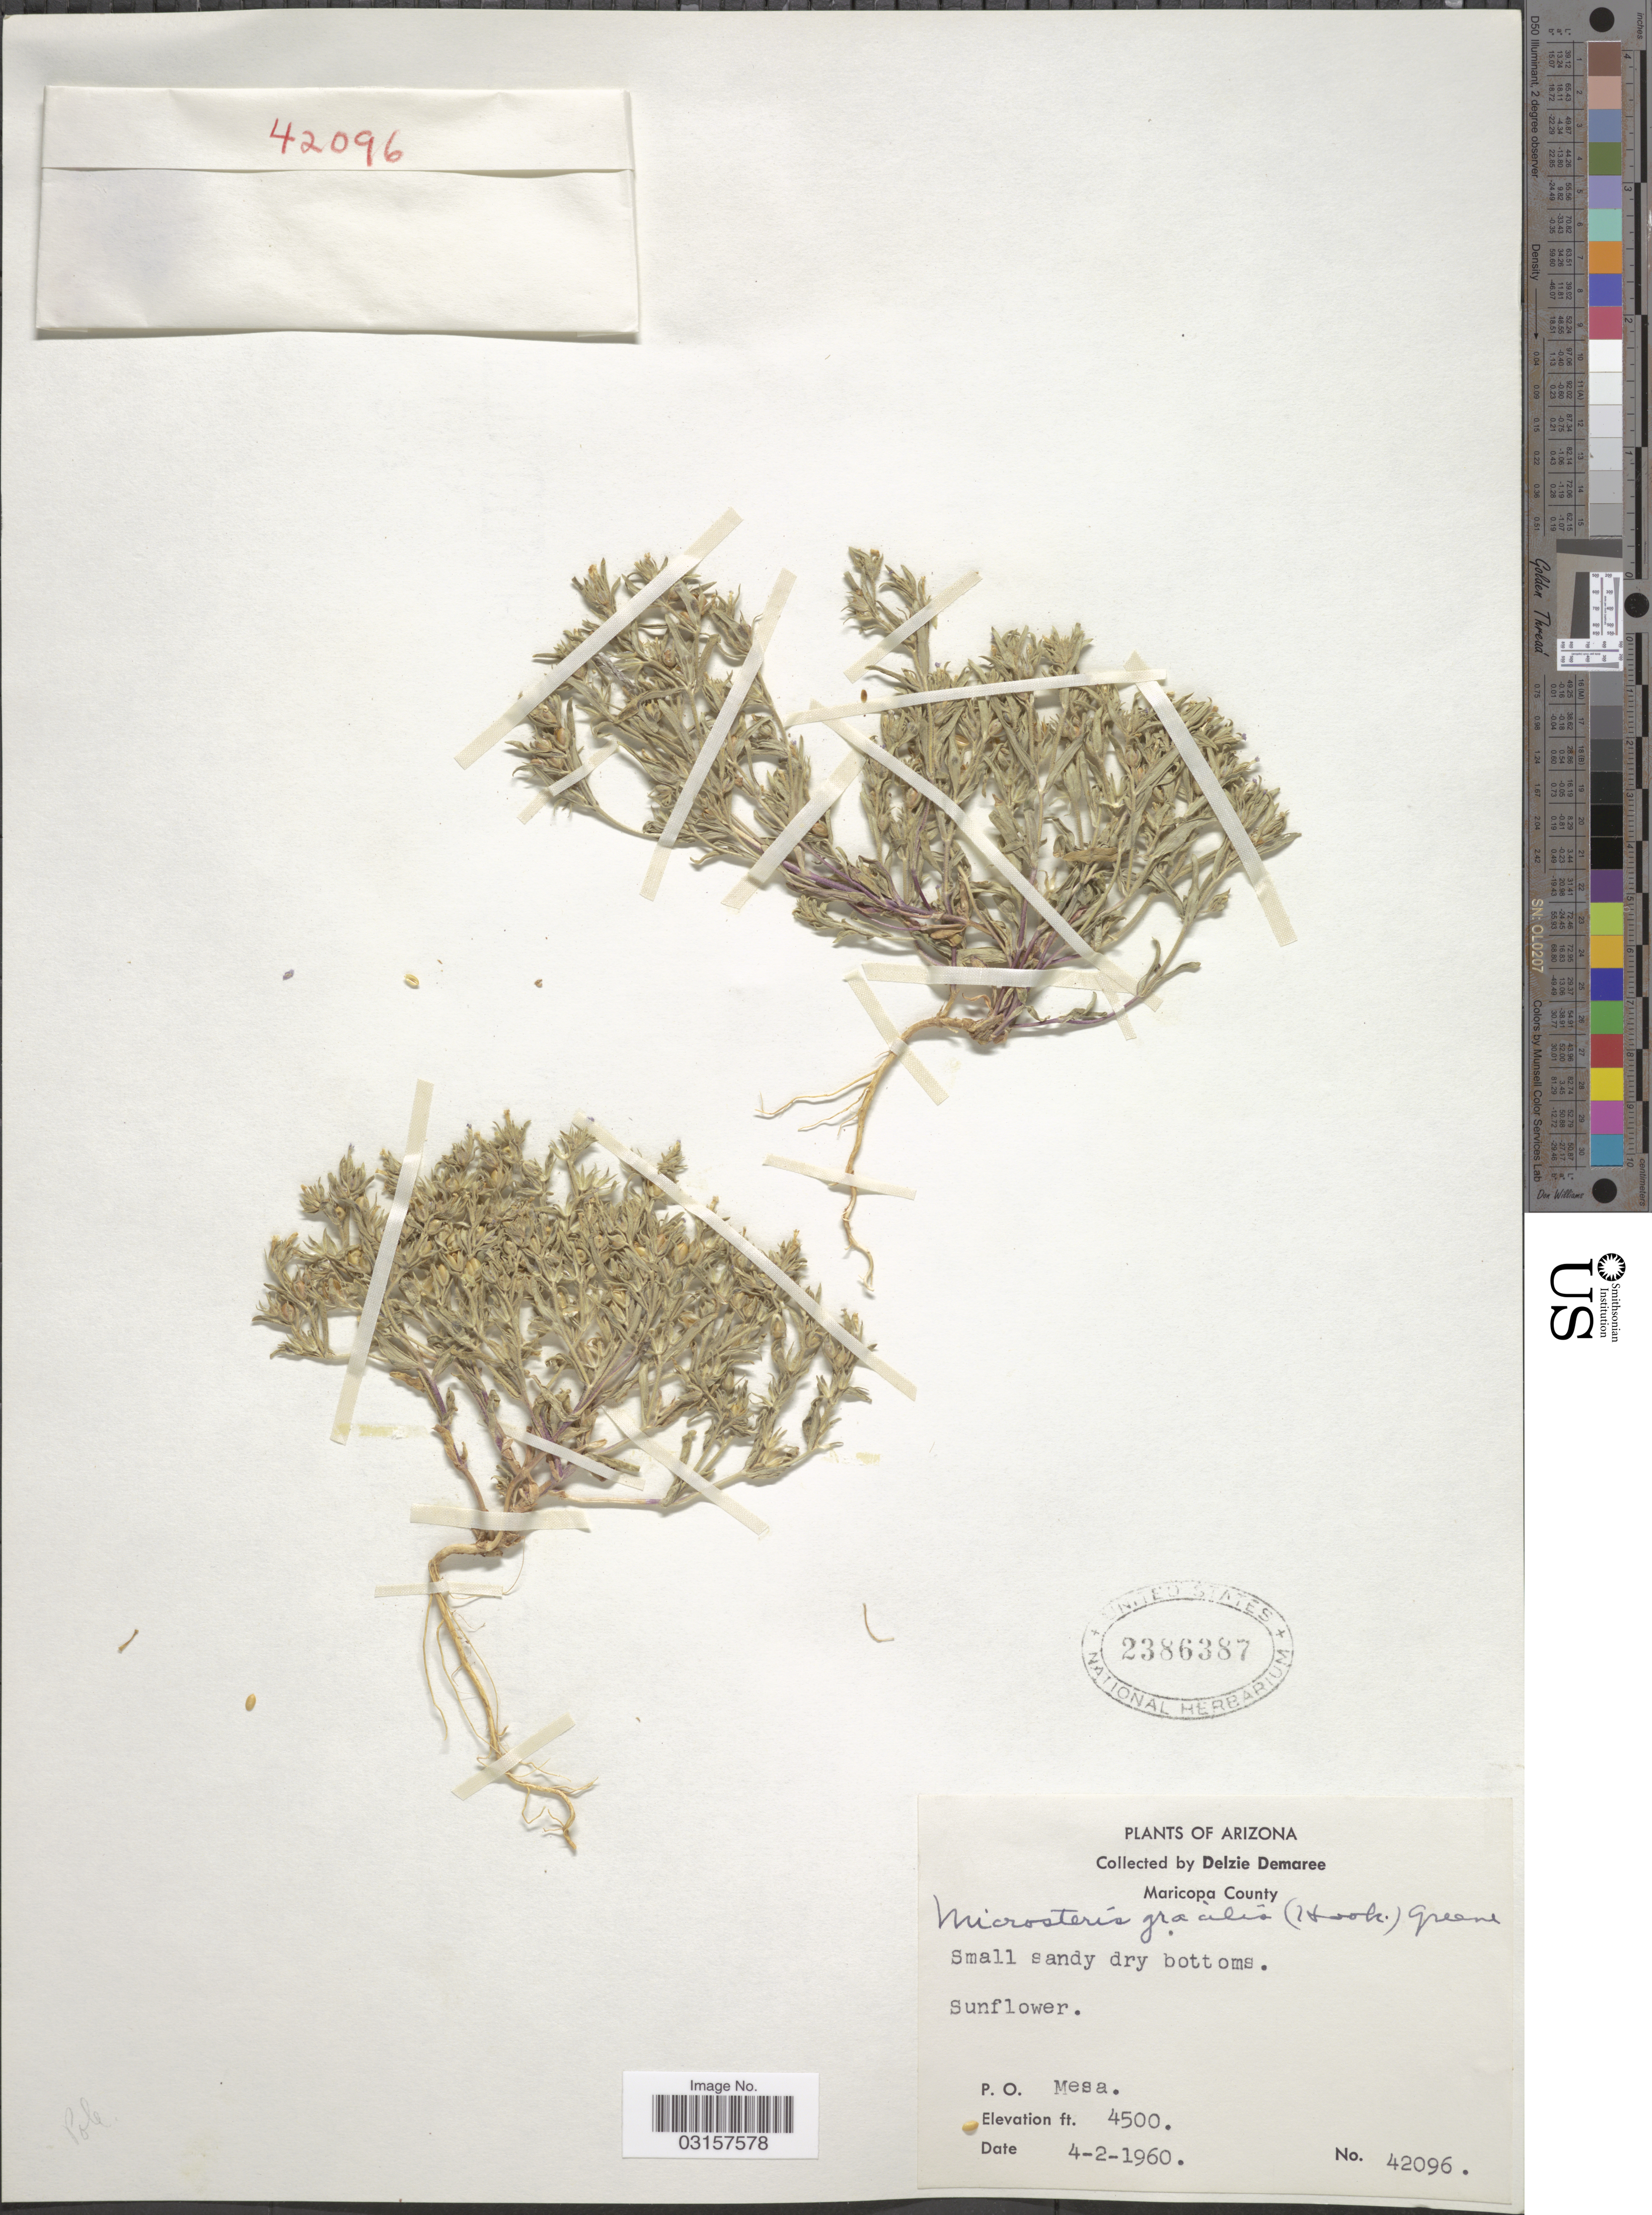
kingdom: Plantae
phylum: Tracheophyta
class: Magnoliopsida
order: Ericales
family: Polemoniaceae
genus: Microsteris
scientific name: Microsteris gracilis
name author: (Hook.) Greene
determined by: (US) Smithsonian Institution - National Museum of Natural History - Department of Botany (UNITED STATES)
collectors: D. Demaree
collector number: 42096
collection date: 1960-04-02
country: United States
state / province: Arizona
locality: Maricopa County, Sunflower, P.O. Mesa.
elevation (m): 1372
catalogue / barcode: US 2386387